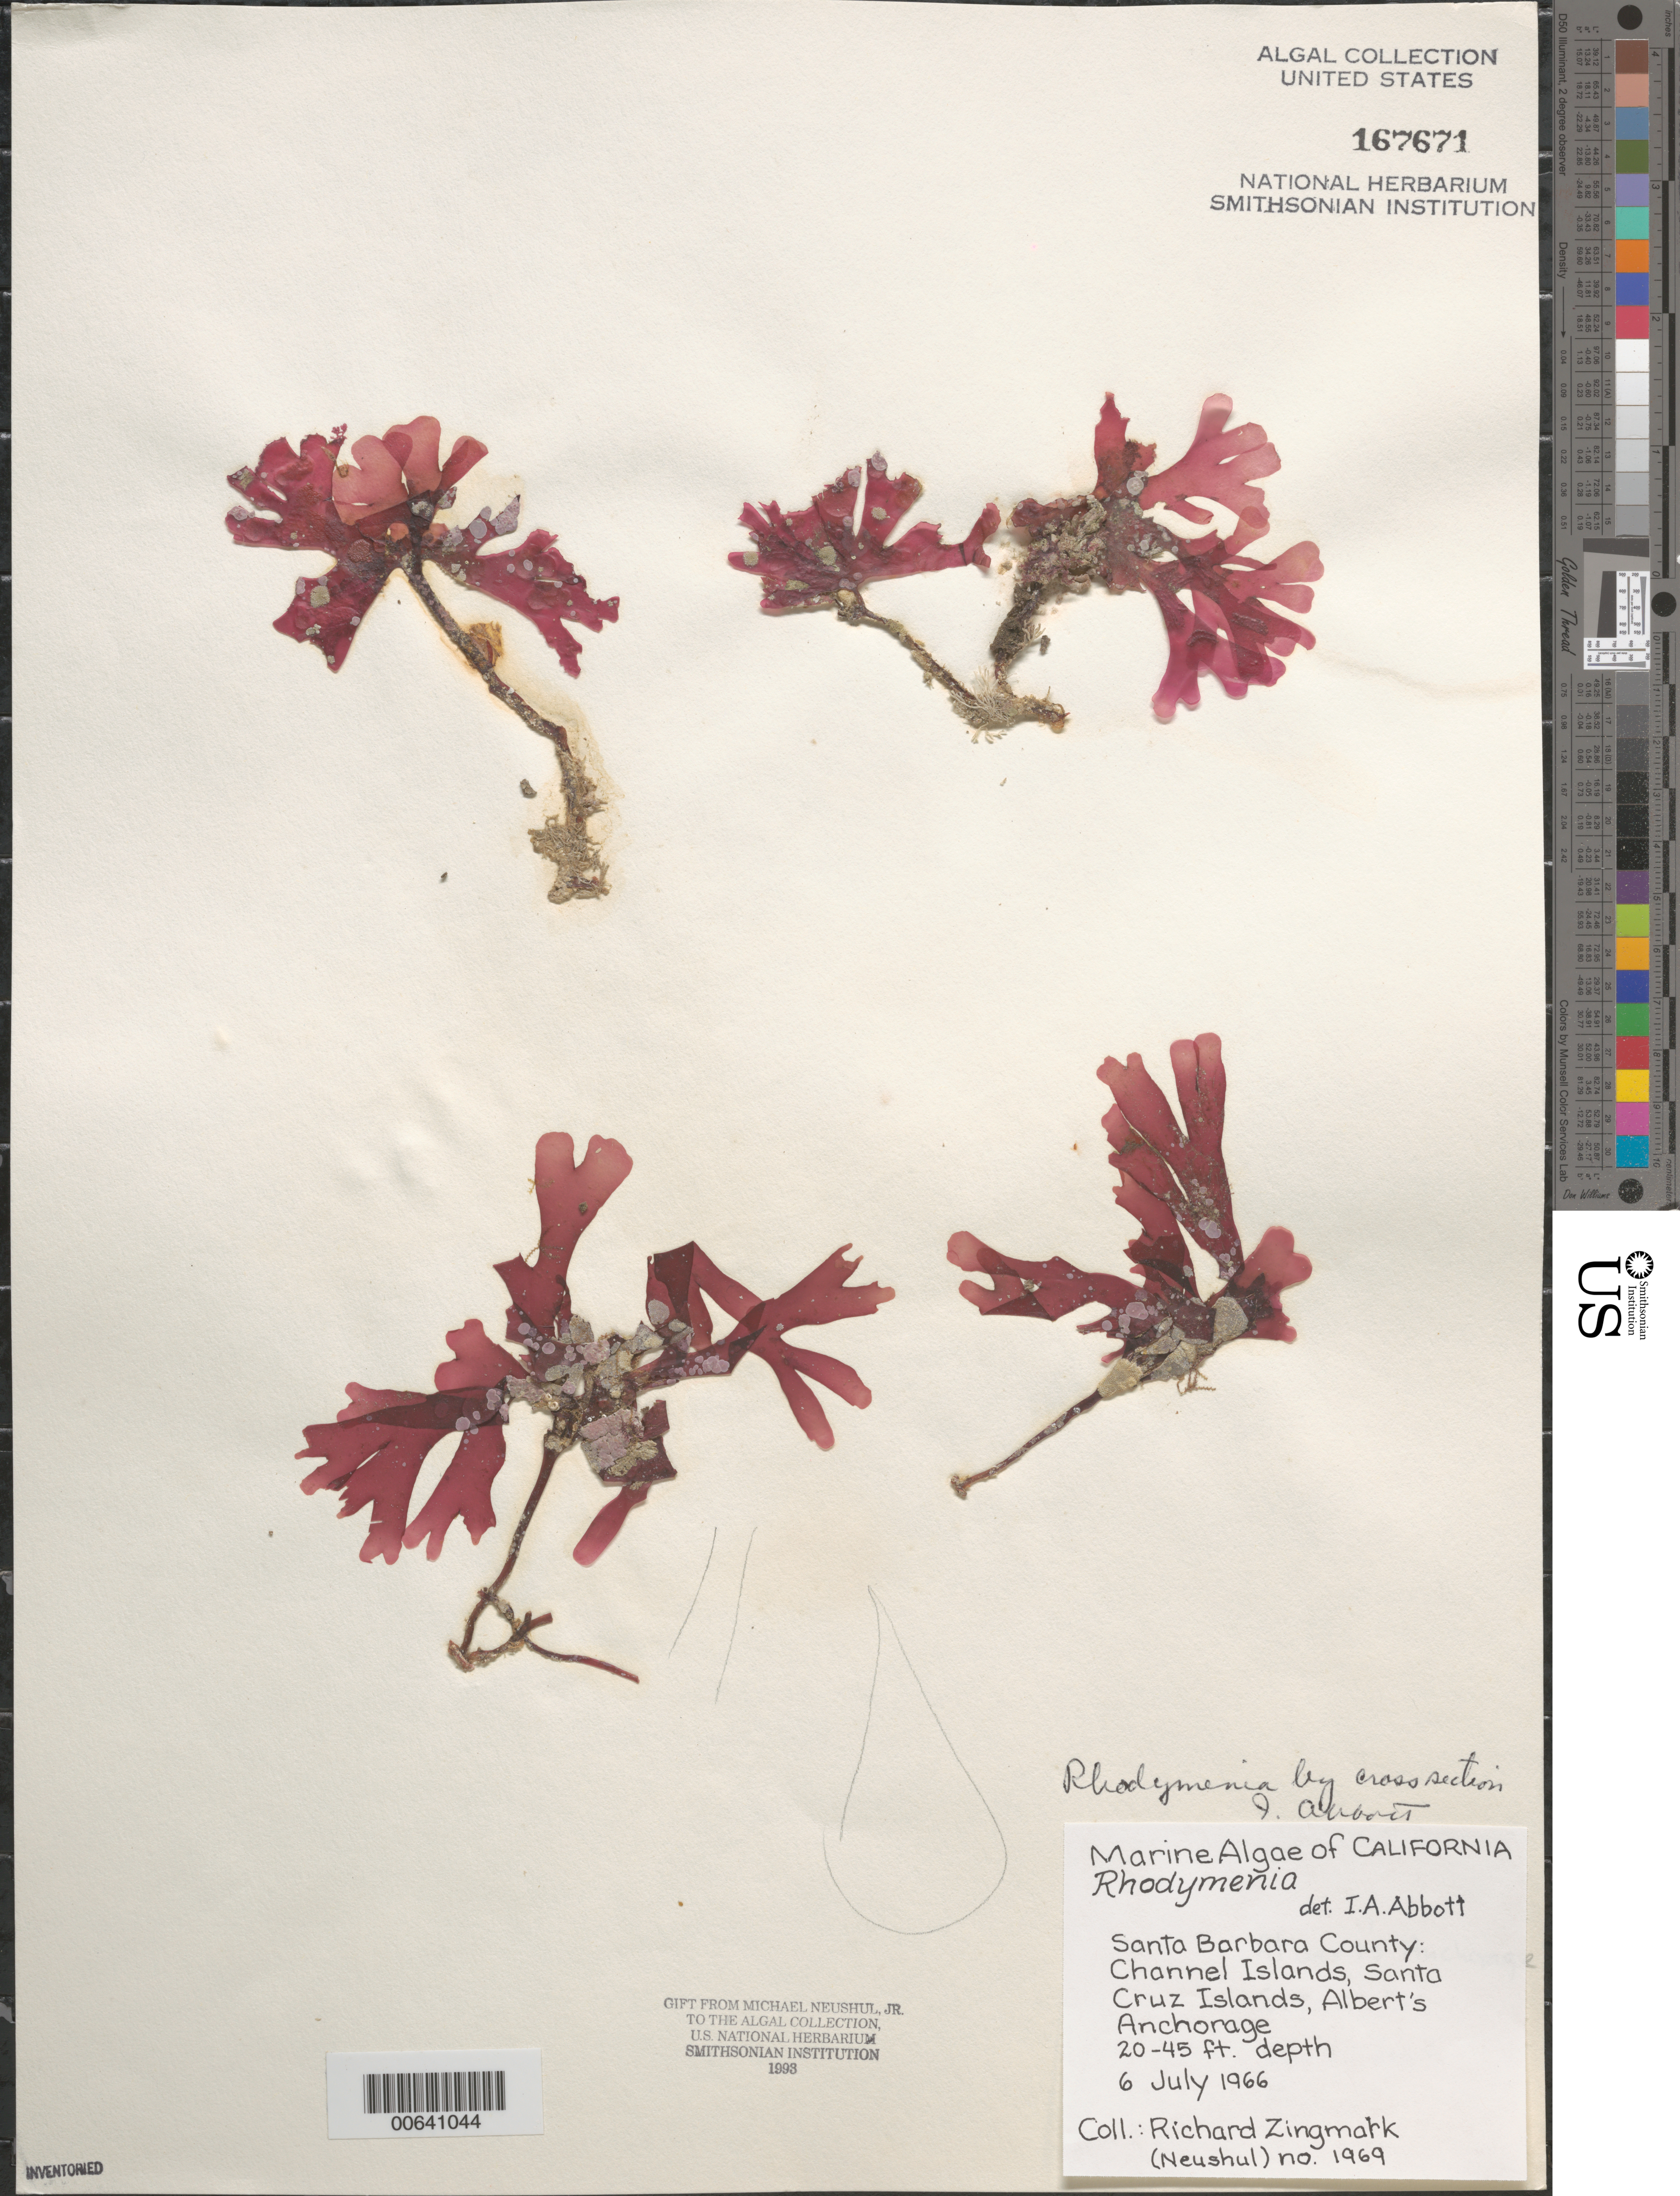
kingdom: Plantae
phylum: Rhodophyta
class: Florideophyceae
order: Rhodymeniales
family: Rhodymeniaceae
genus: Rhodymenia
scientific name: Rhodymenia sp.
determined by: Abbott, Isabella A.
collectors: R. Zingmark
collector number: Neushul 1969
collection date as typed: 06 Jul 1966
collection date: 1966-07-06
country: United States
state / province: California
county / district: Santa Barbara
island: Santa Cruz Island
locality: Albert's Anchorage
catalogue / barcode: US 167671